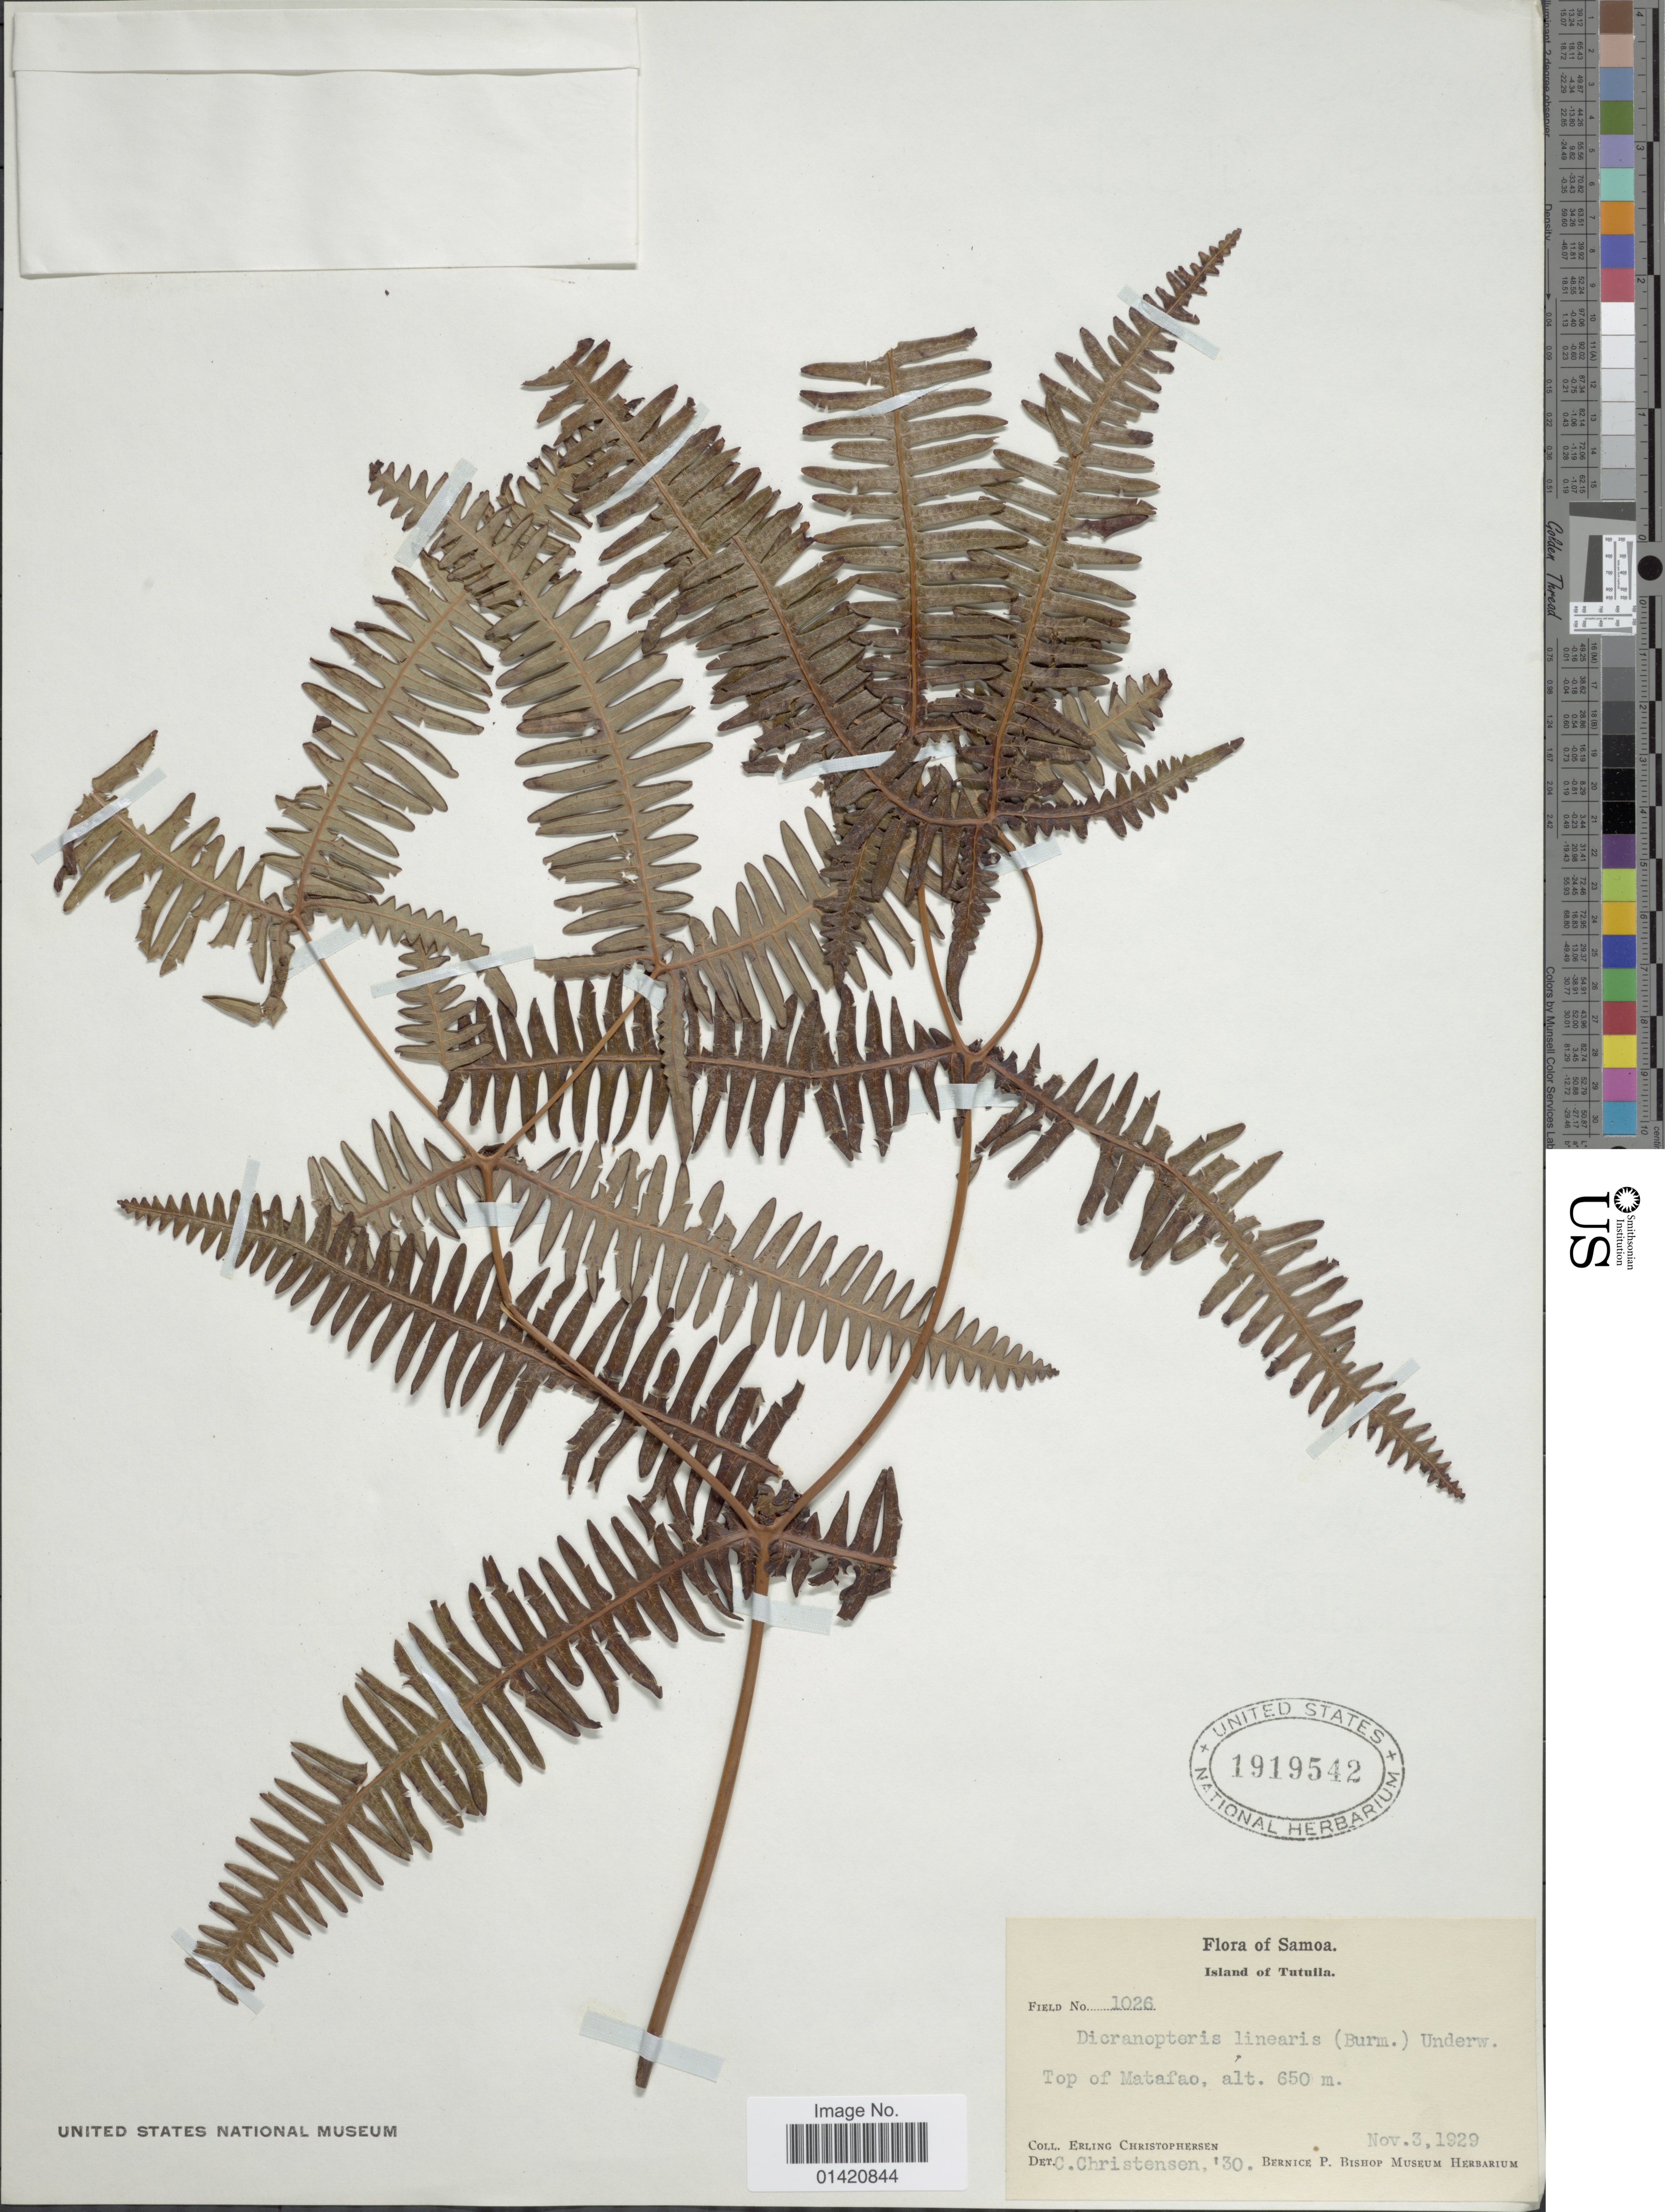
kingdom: Plantae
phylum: Tracheophyta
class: Polypodiopsida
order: Gleicheniales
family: Gleicheniaceae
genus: Dicranopteris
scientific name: Dicranopteris linearis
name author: (Burm. f.) Underw.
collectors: E. Christophersen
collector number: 1026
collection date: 1929-11-03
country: American Samoa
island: Tutuila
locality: Samoa, Island of Tutuila, Top of Matafao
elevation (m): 650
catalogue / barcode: US 1919542